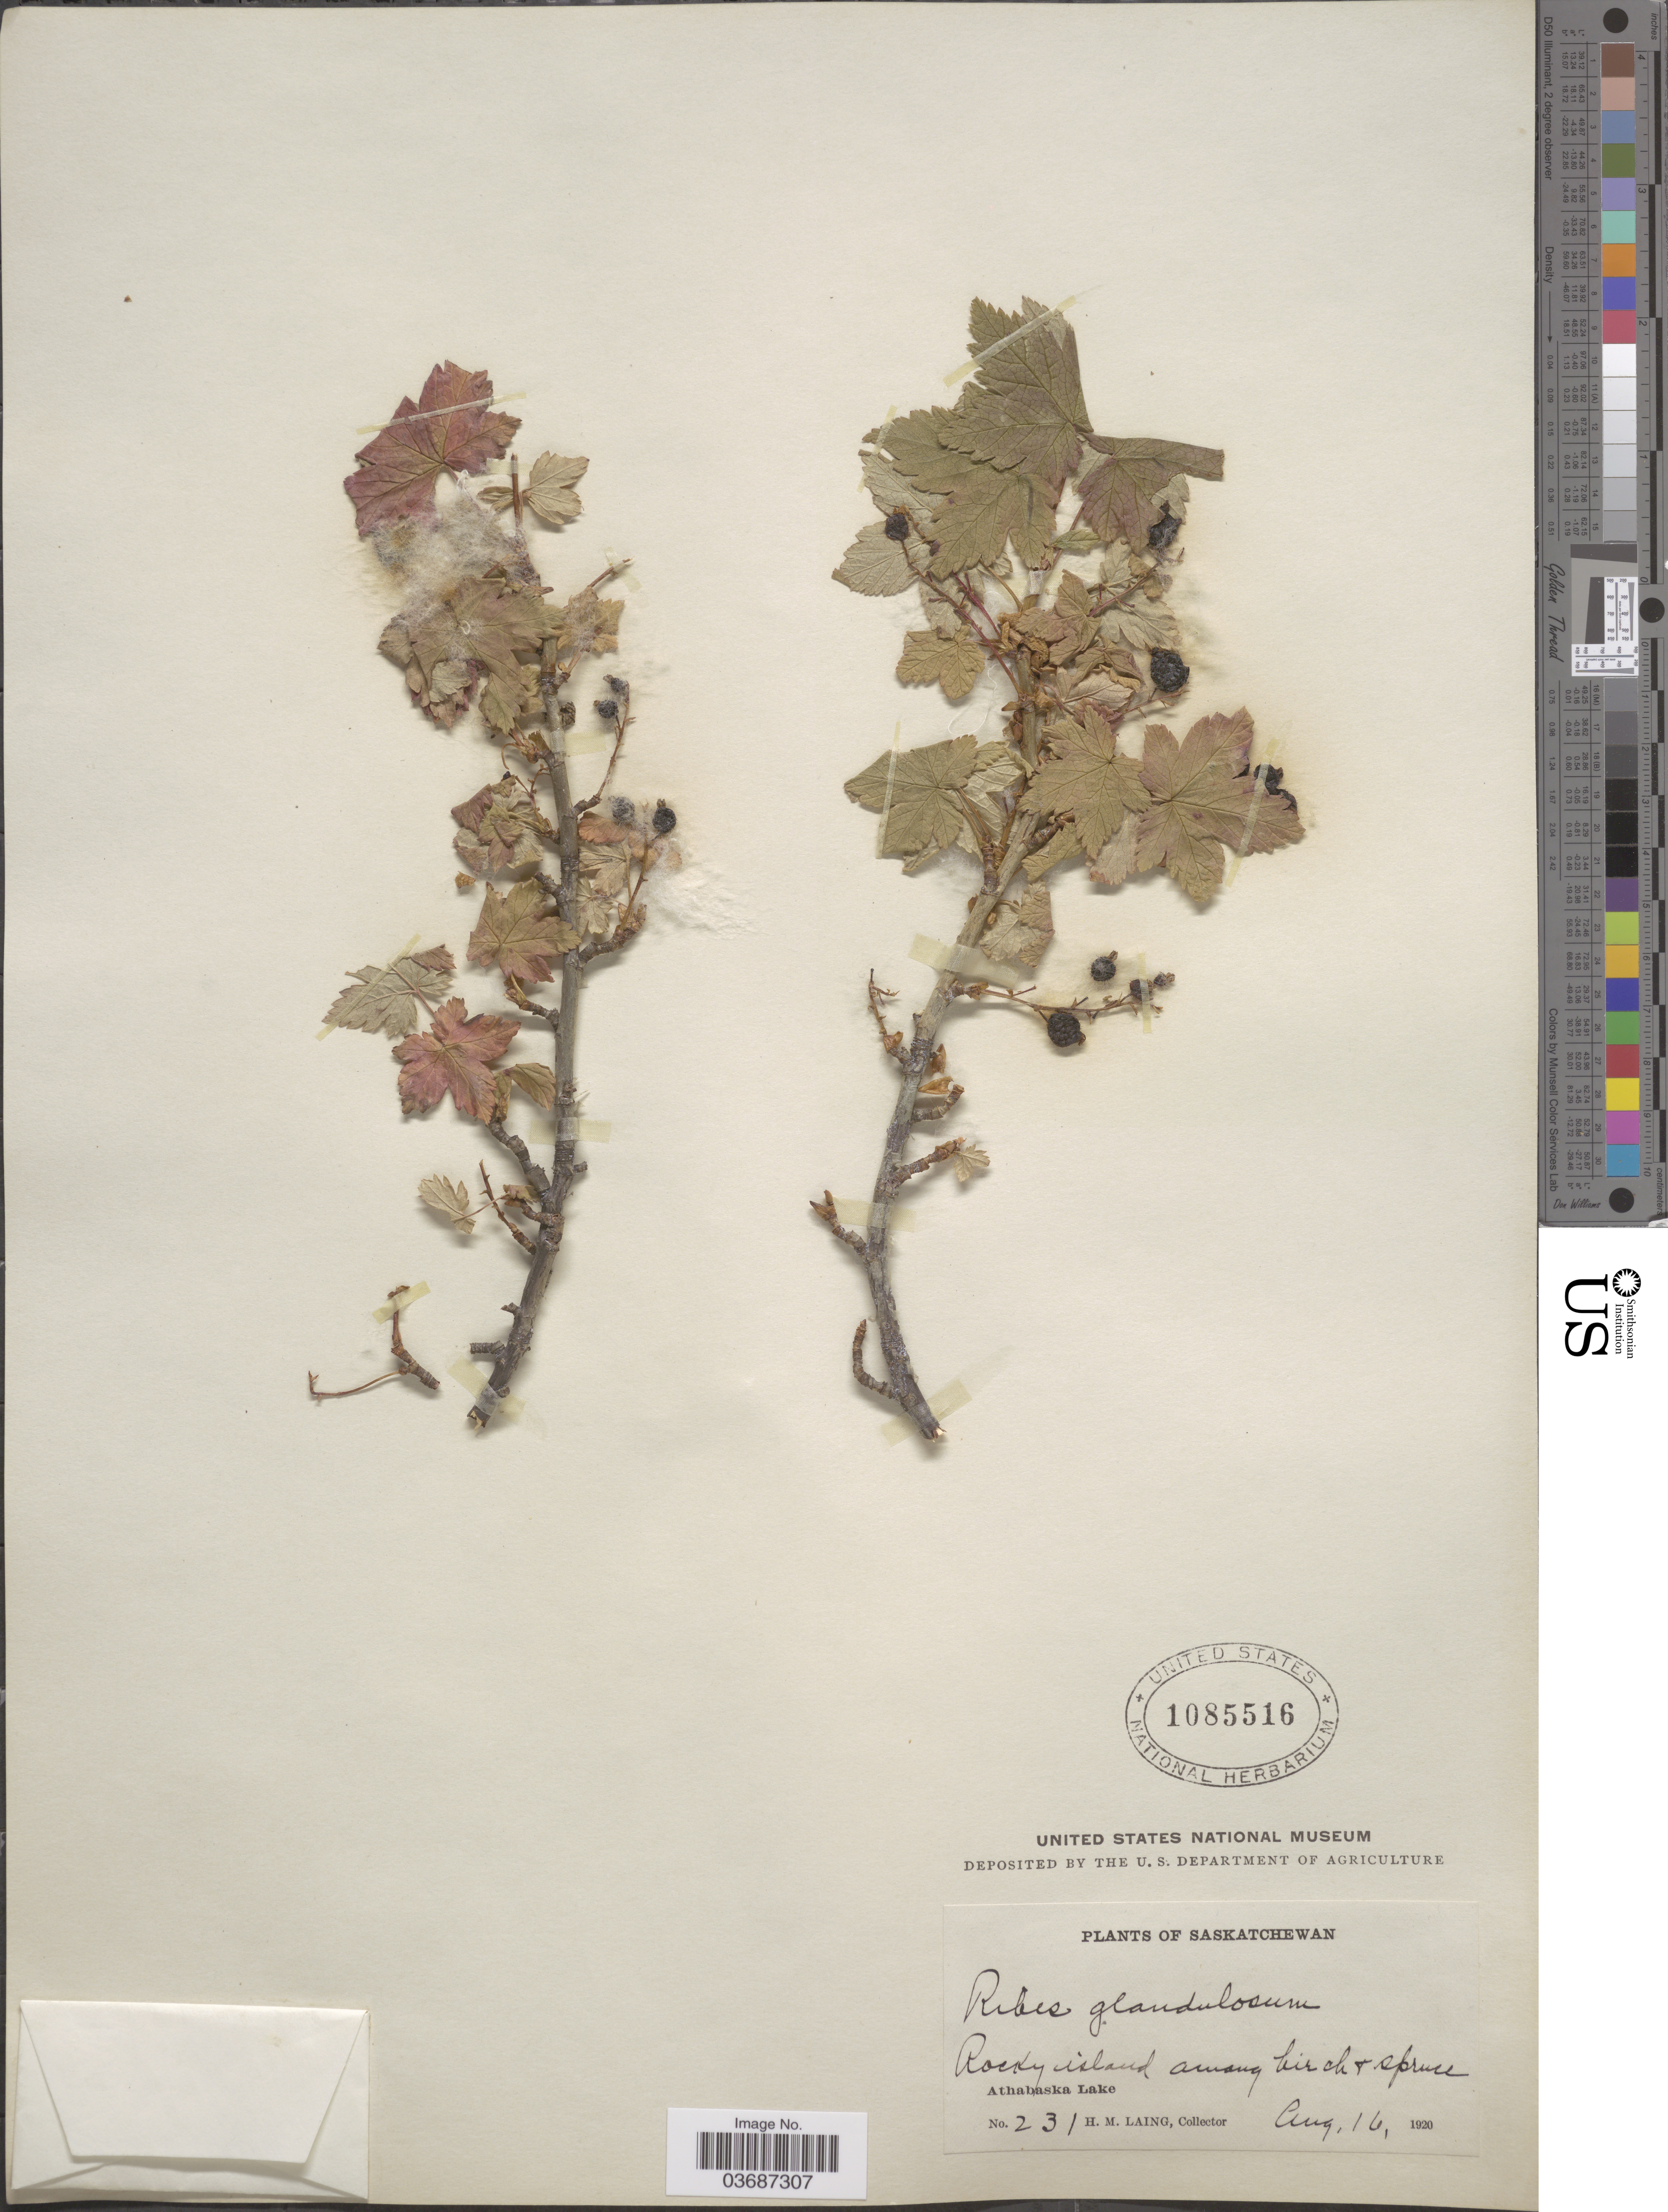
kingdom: Plantae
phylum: Tracheophyta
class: Magnoliopsida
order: Saxifragales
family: Grossulariaceae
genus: Ribes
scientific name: Ribes glandulosum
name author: Ruiz & Pav.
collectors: H. Laing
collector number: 231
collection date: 1920-08-16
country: Canada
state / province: Saskatchewan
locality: Rocky island among birch + spruce. Athabaska Lake.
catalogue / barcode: US 1085516